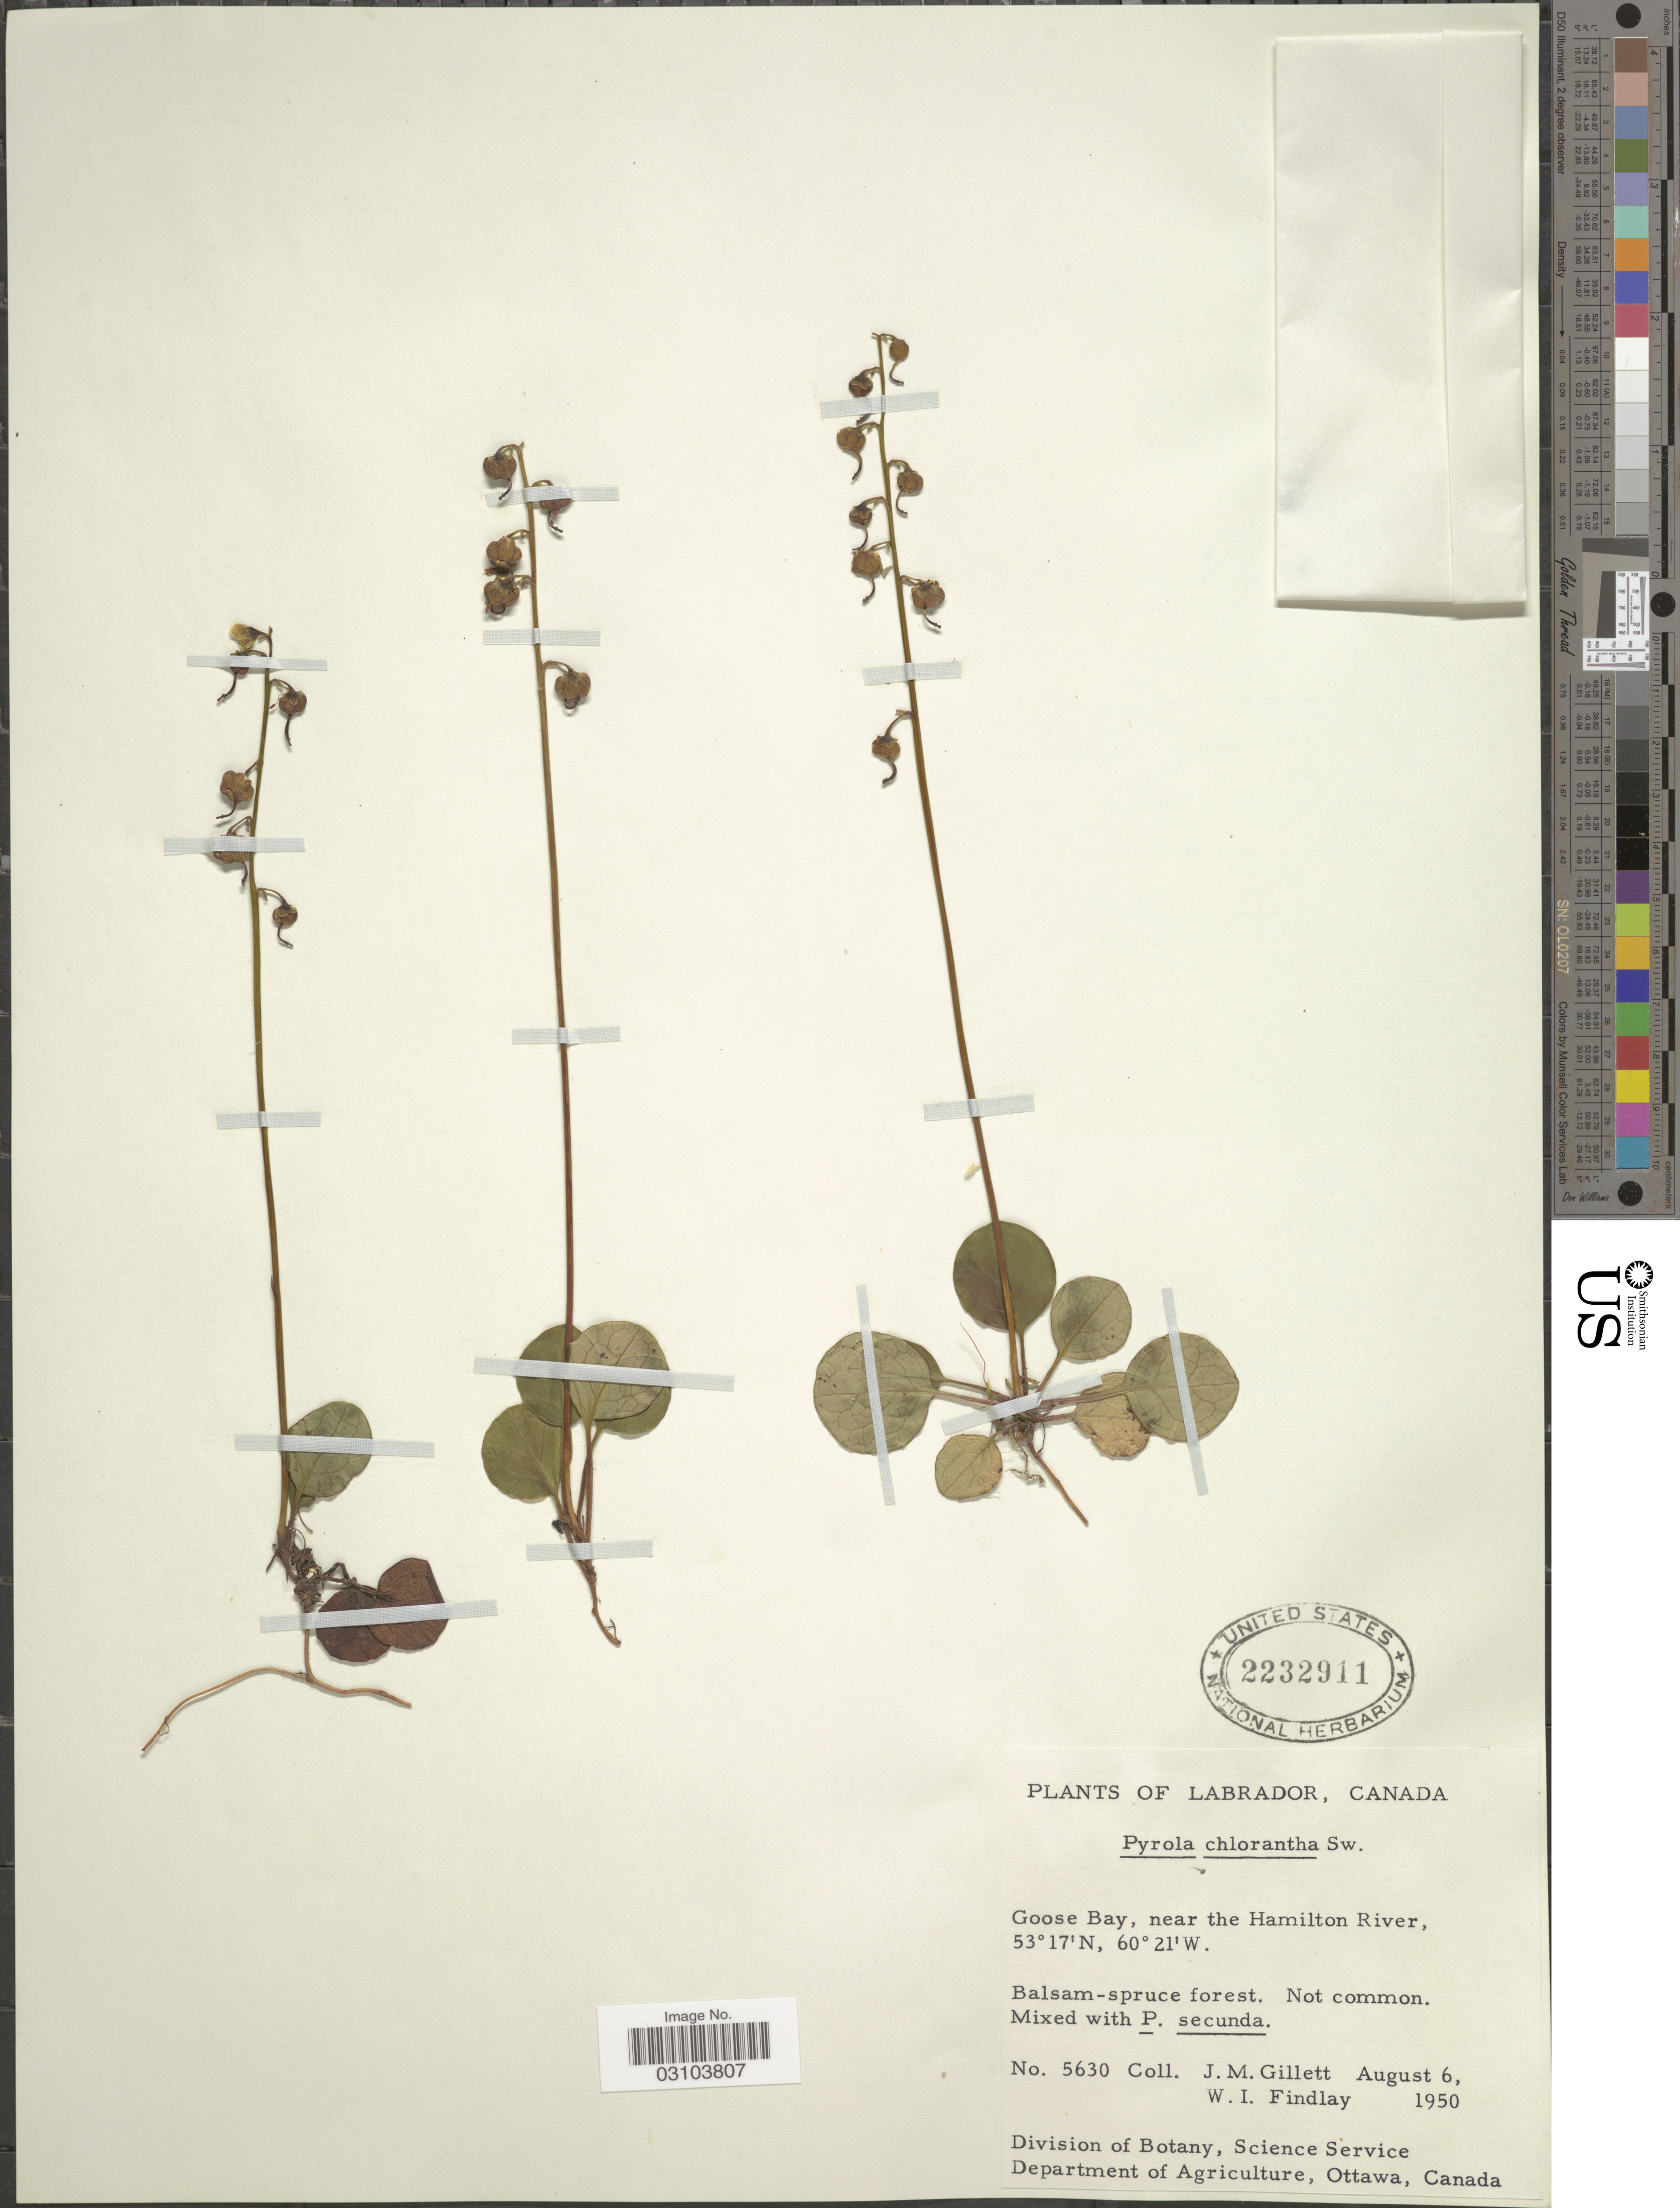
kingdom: Plantae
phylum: Tracheophyta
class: Magnoliopsida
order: Ericales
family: Ericaceae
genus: Pyrola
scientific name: Pyrola chlorantha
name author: Schweigg.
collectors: J. M. Gillett & W. Findlay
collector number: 5630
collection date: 1950-08-06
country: Canada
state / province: Newfoundland and Labrador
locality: Labrador. Goose Bay, near the Hamilton River.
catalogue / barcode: US 2232911